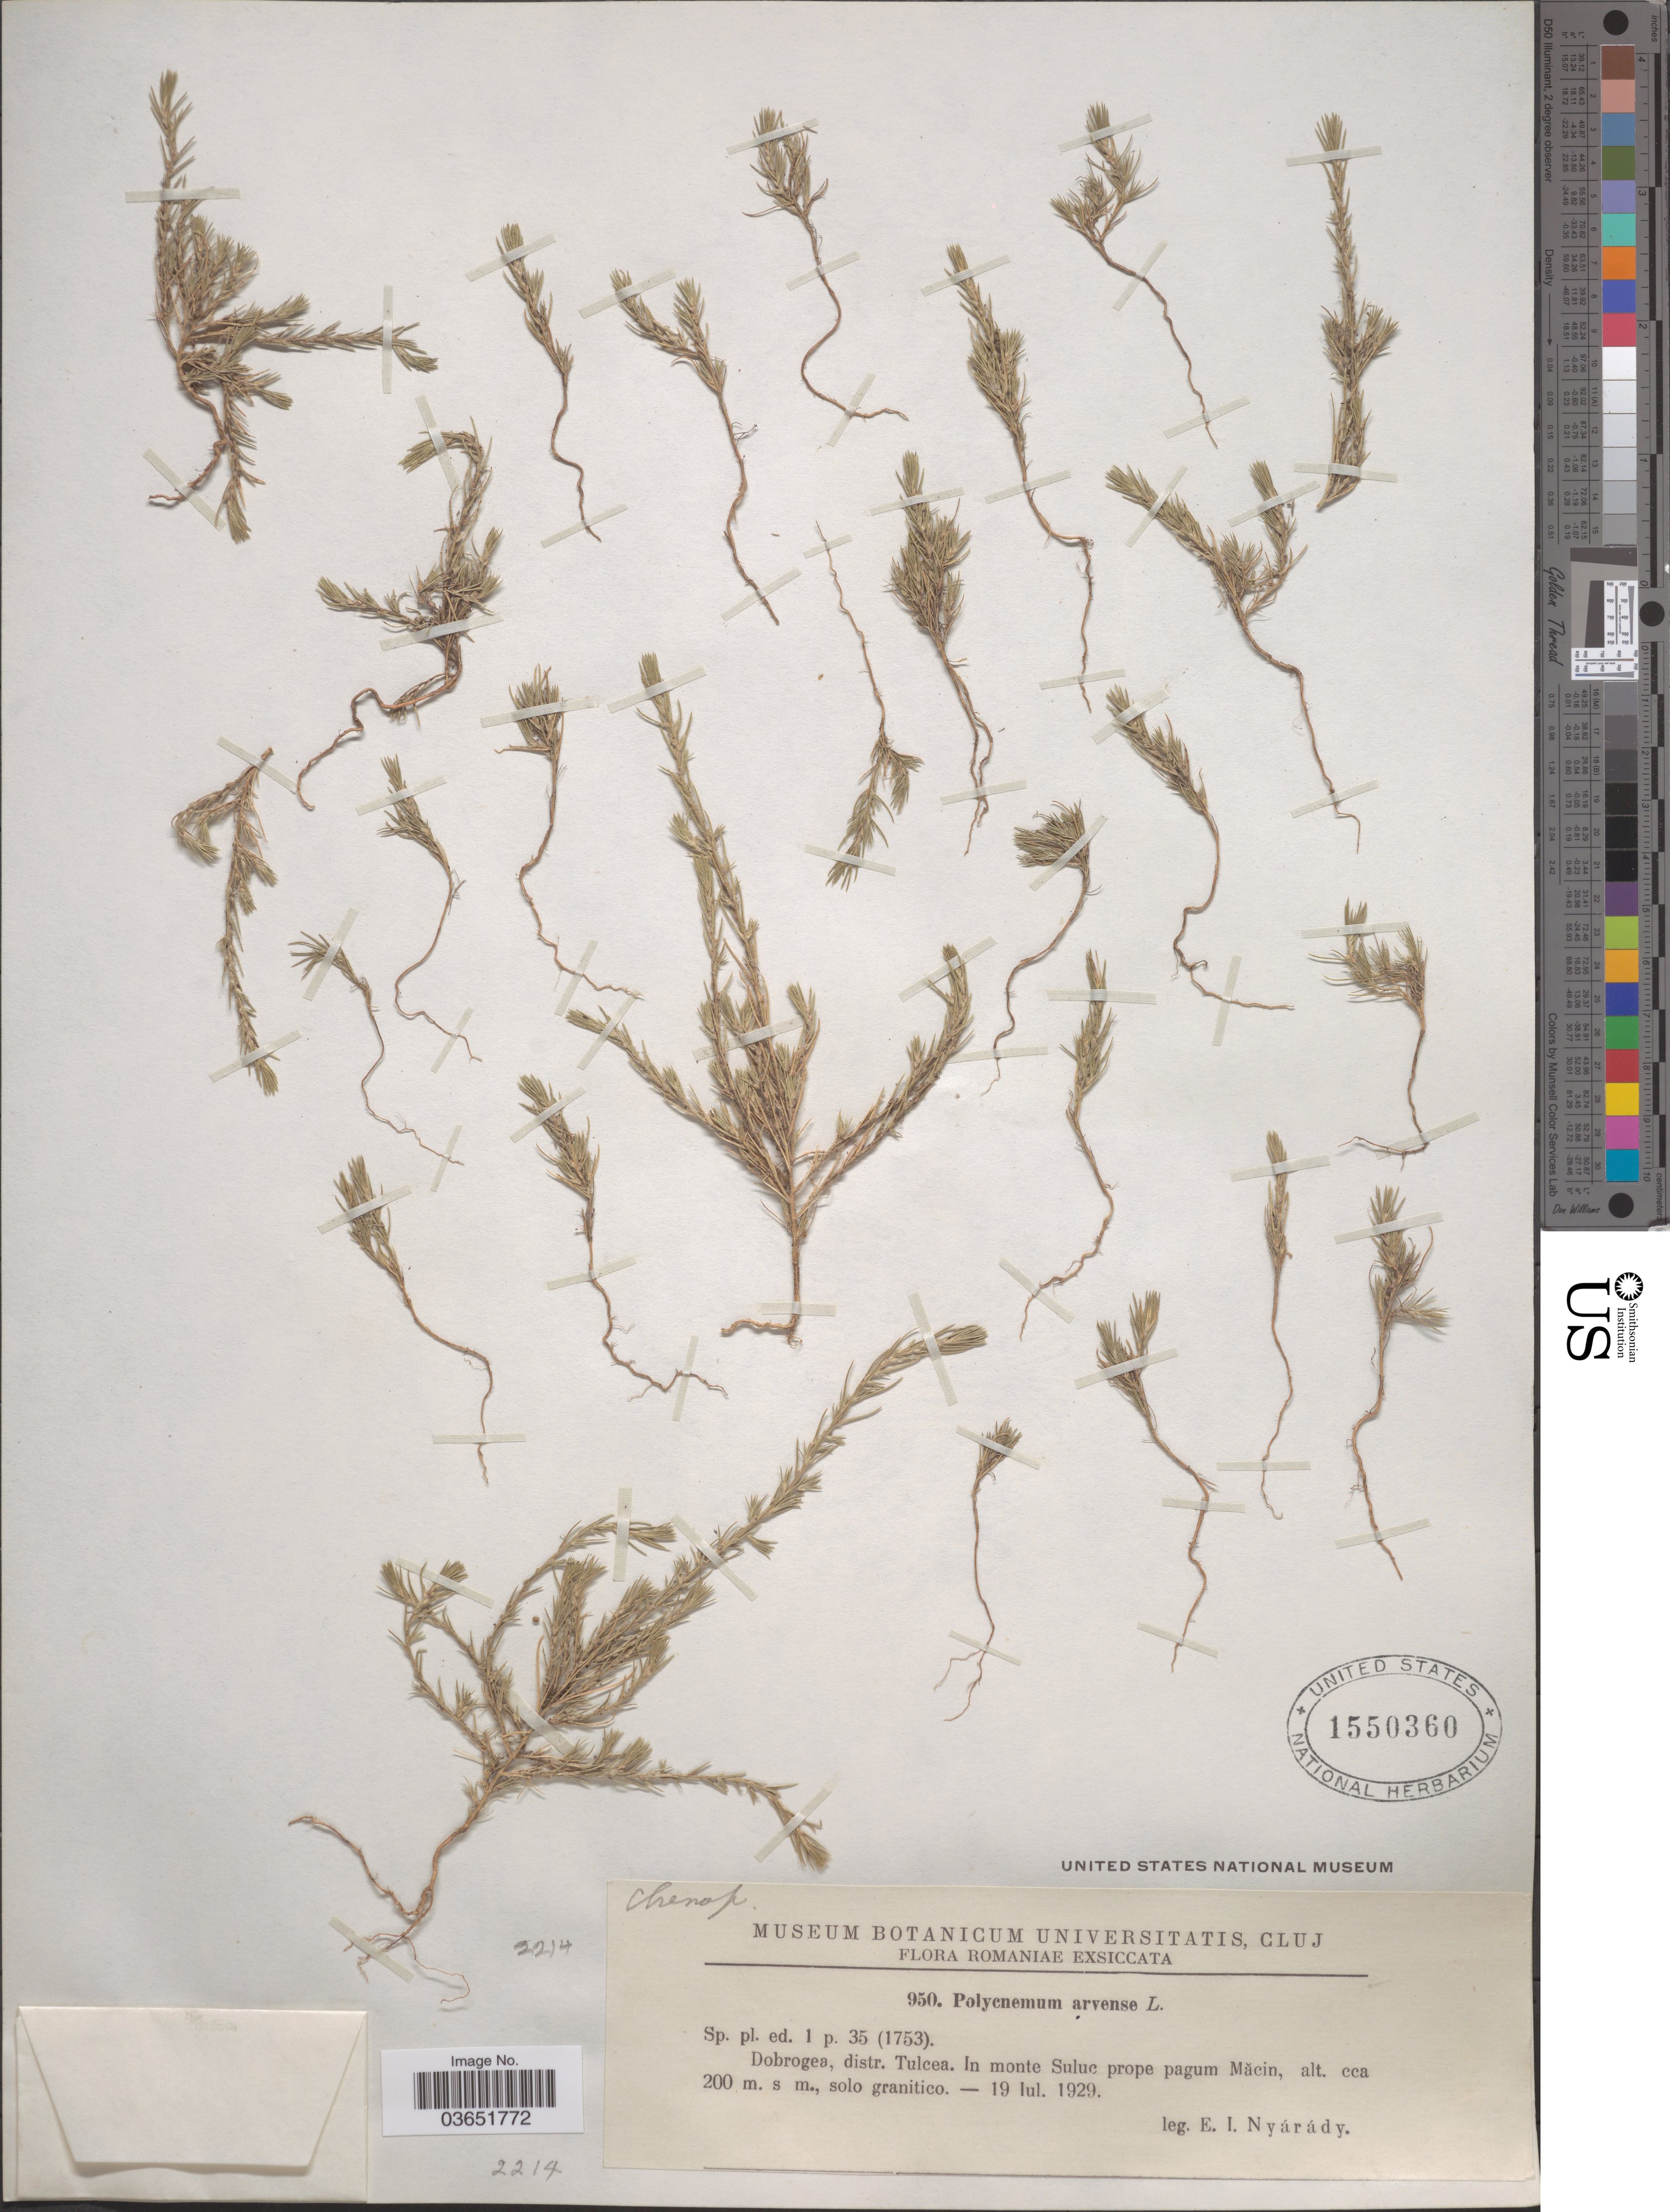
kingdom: Plantae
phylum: Tracheophyta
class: Magnoliopsida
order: Caryophyllales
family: Amaranthaceae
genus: Polycnemum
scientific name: Polycnemum arvense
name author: L.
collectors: E. Nyárády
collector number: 950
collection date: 1929-07-19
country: Romania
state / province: Tulcea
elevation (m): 200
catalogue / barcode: US 1550360